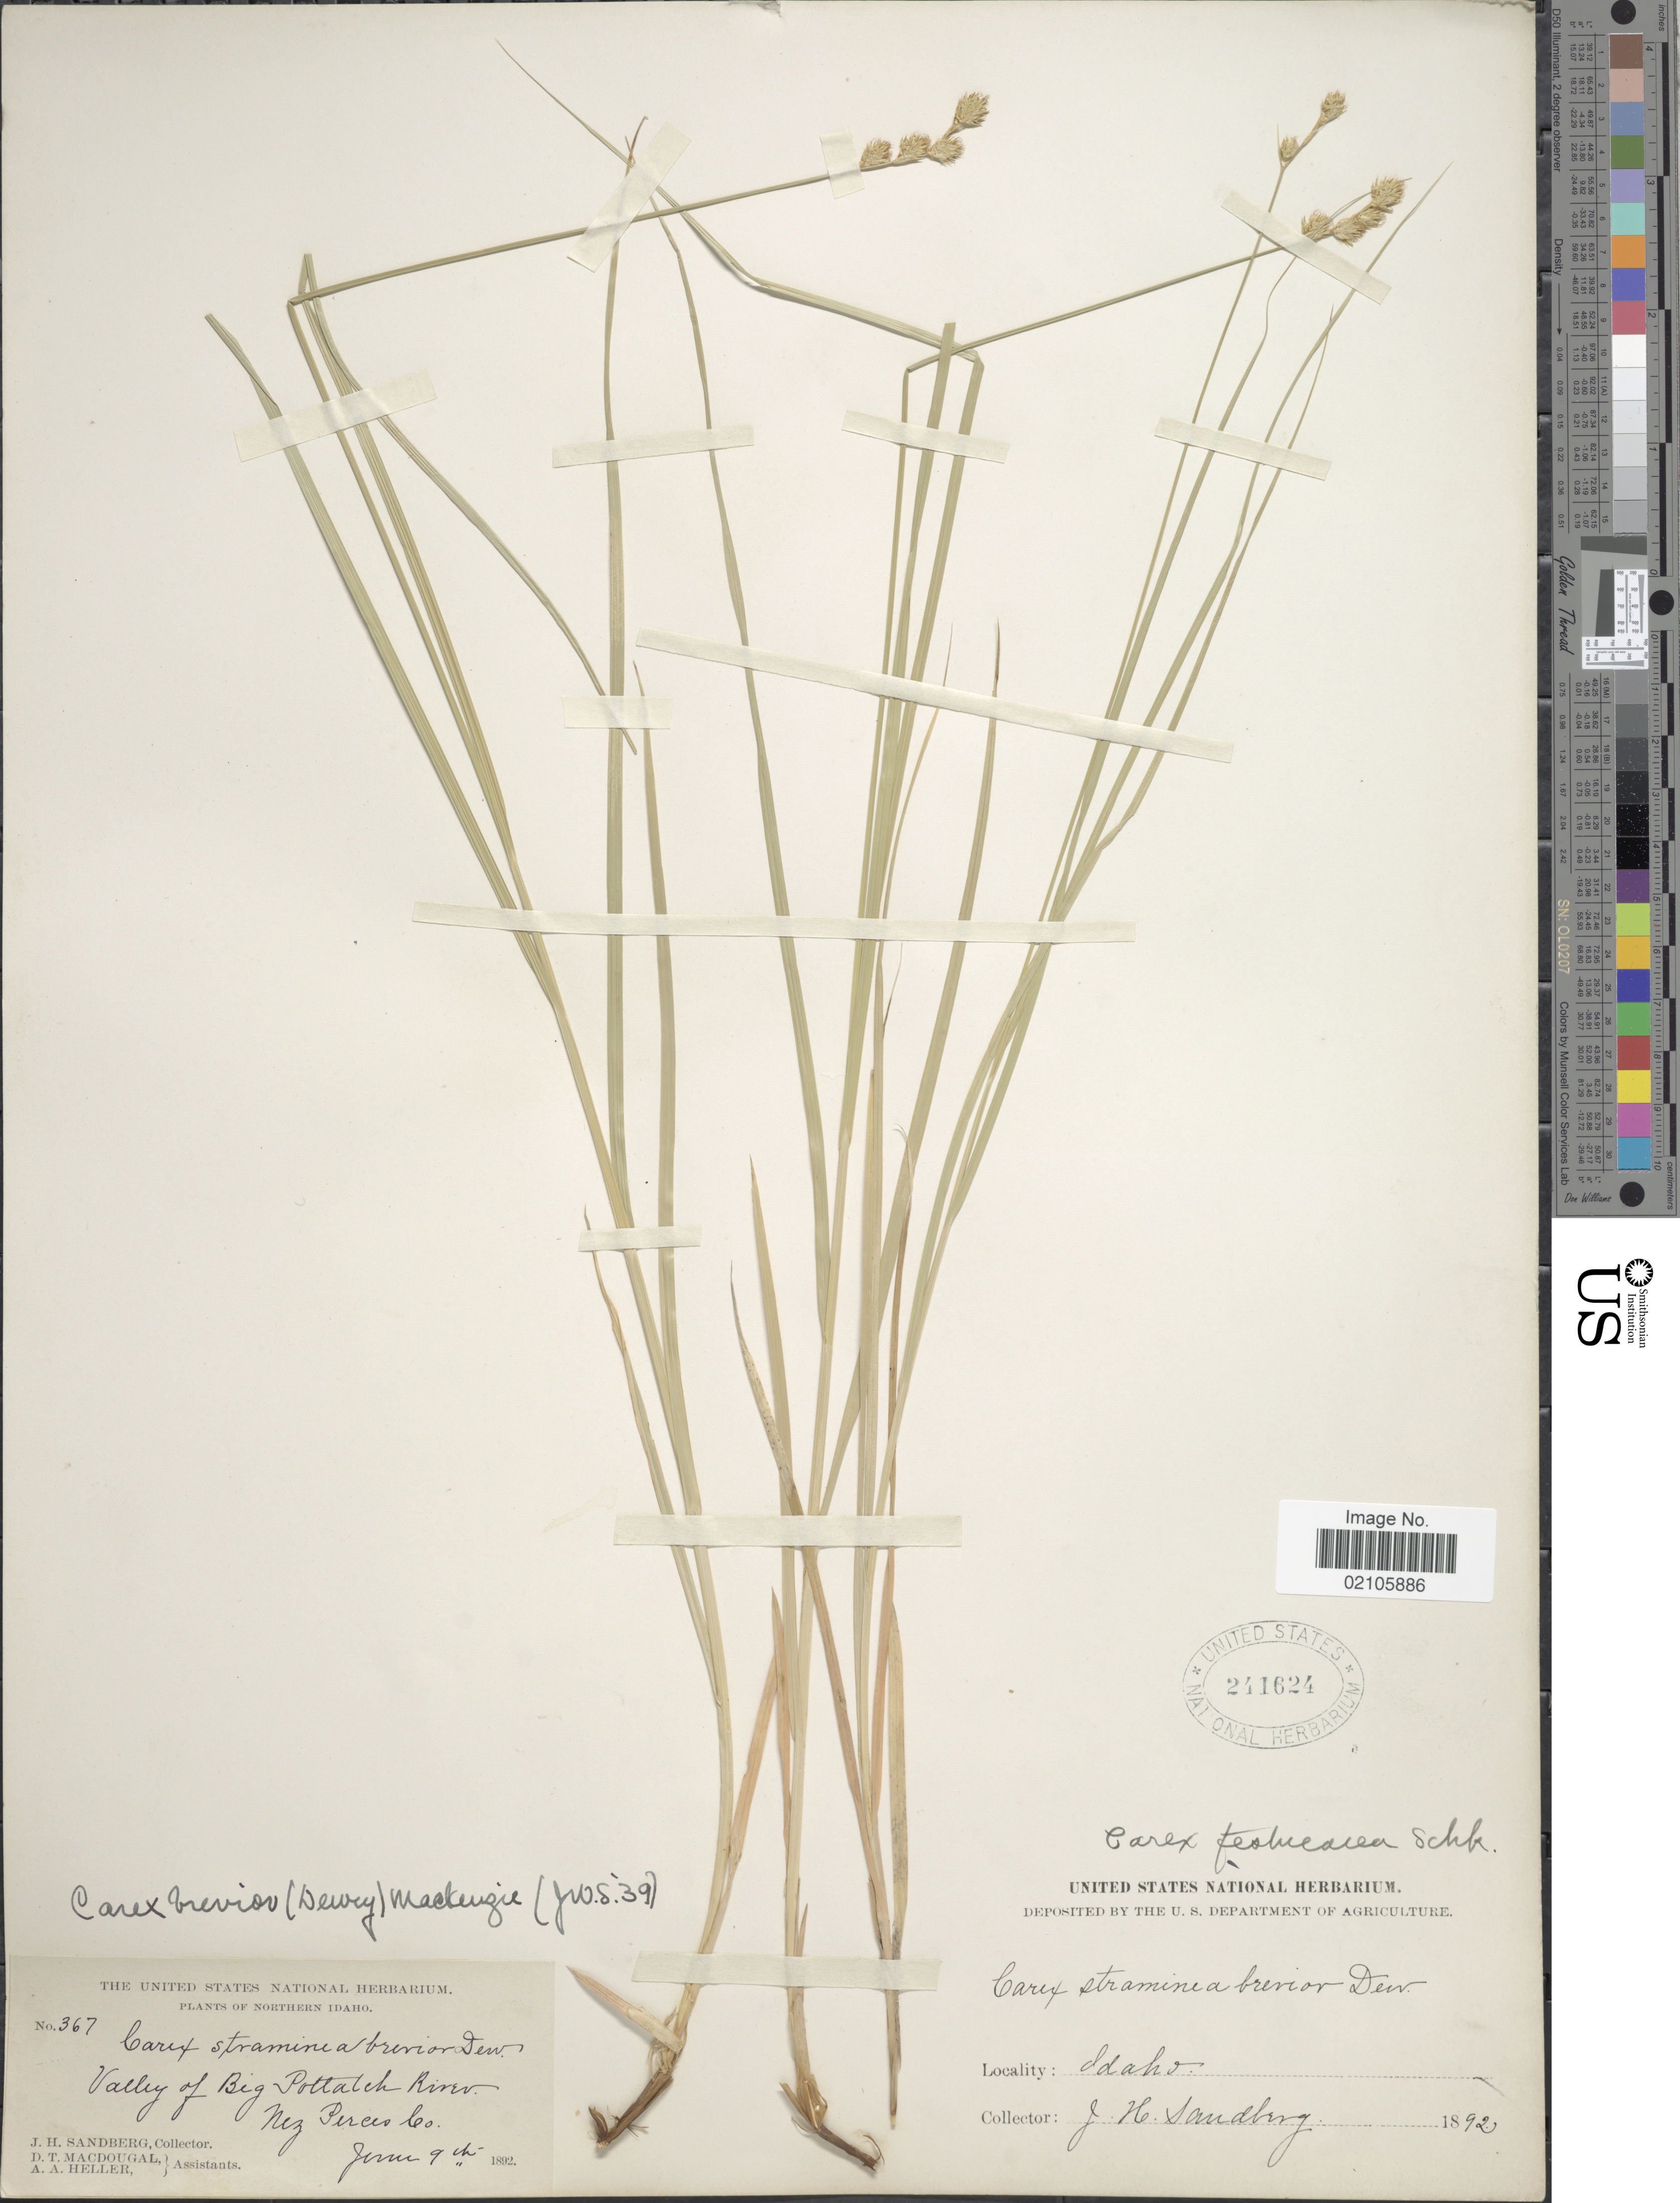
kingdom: Plantae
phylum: Tracheophyta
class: Liliopsida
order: Poales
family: Cyperaceae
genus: Carex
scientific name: Carex brevior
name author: (Dewey) Mack. ex Lunell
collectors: J. H. Sandberg, D. T. MacDougal & A. A. Heller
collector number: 367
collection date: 1892-06-09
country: United States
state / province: Idaho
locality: Valley of Big Pottatch River, Nez Perces Co. Northern Idaho.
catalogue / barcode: US 241624